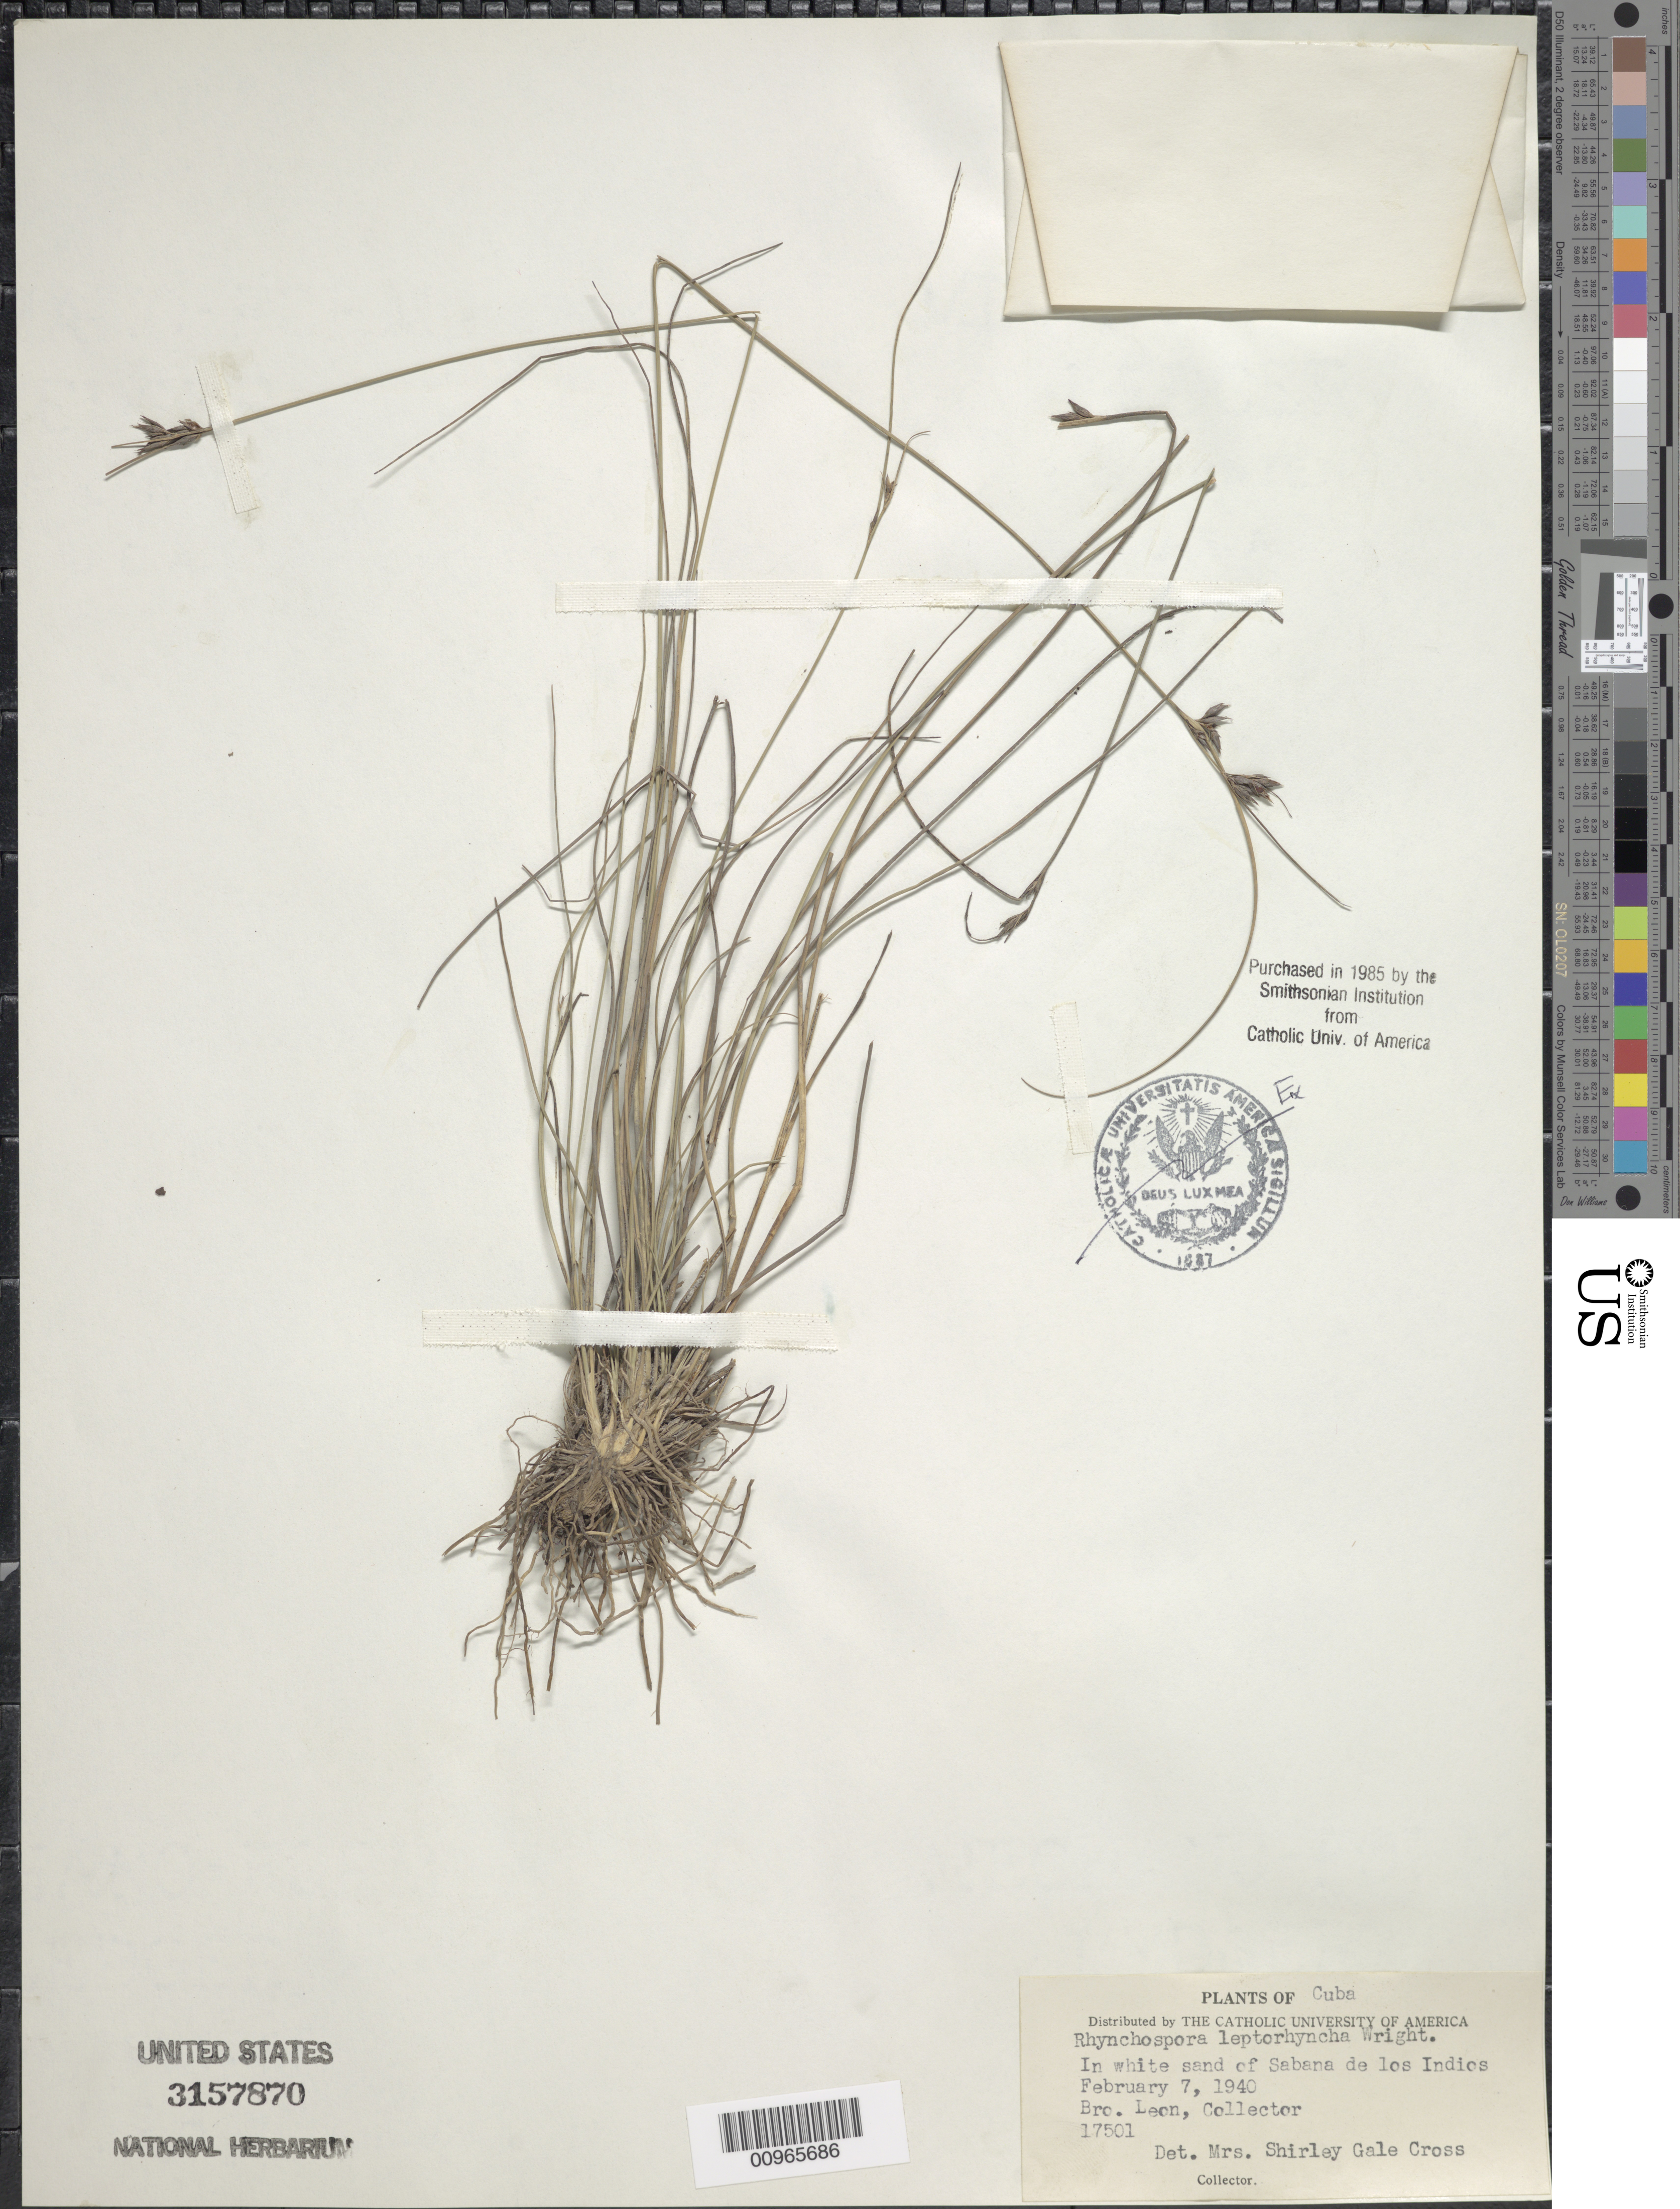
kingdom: Plantae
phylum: Tracheophyta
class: Liliopsida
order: Poales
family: Cyperaceae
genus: Rhynchospora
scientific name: Rhynchospora leptorhyncha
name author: C. Wright in Sauvalle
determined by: Gale, S.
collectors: Bro. León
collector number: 17501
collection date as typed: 07 Feb 1940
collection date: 1940-02-07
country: Cuba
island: Isla de la Juventud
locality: Sabana de los Indios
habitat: In white sand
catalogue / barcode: US 3157870